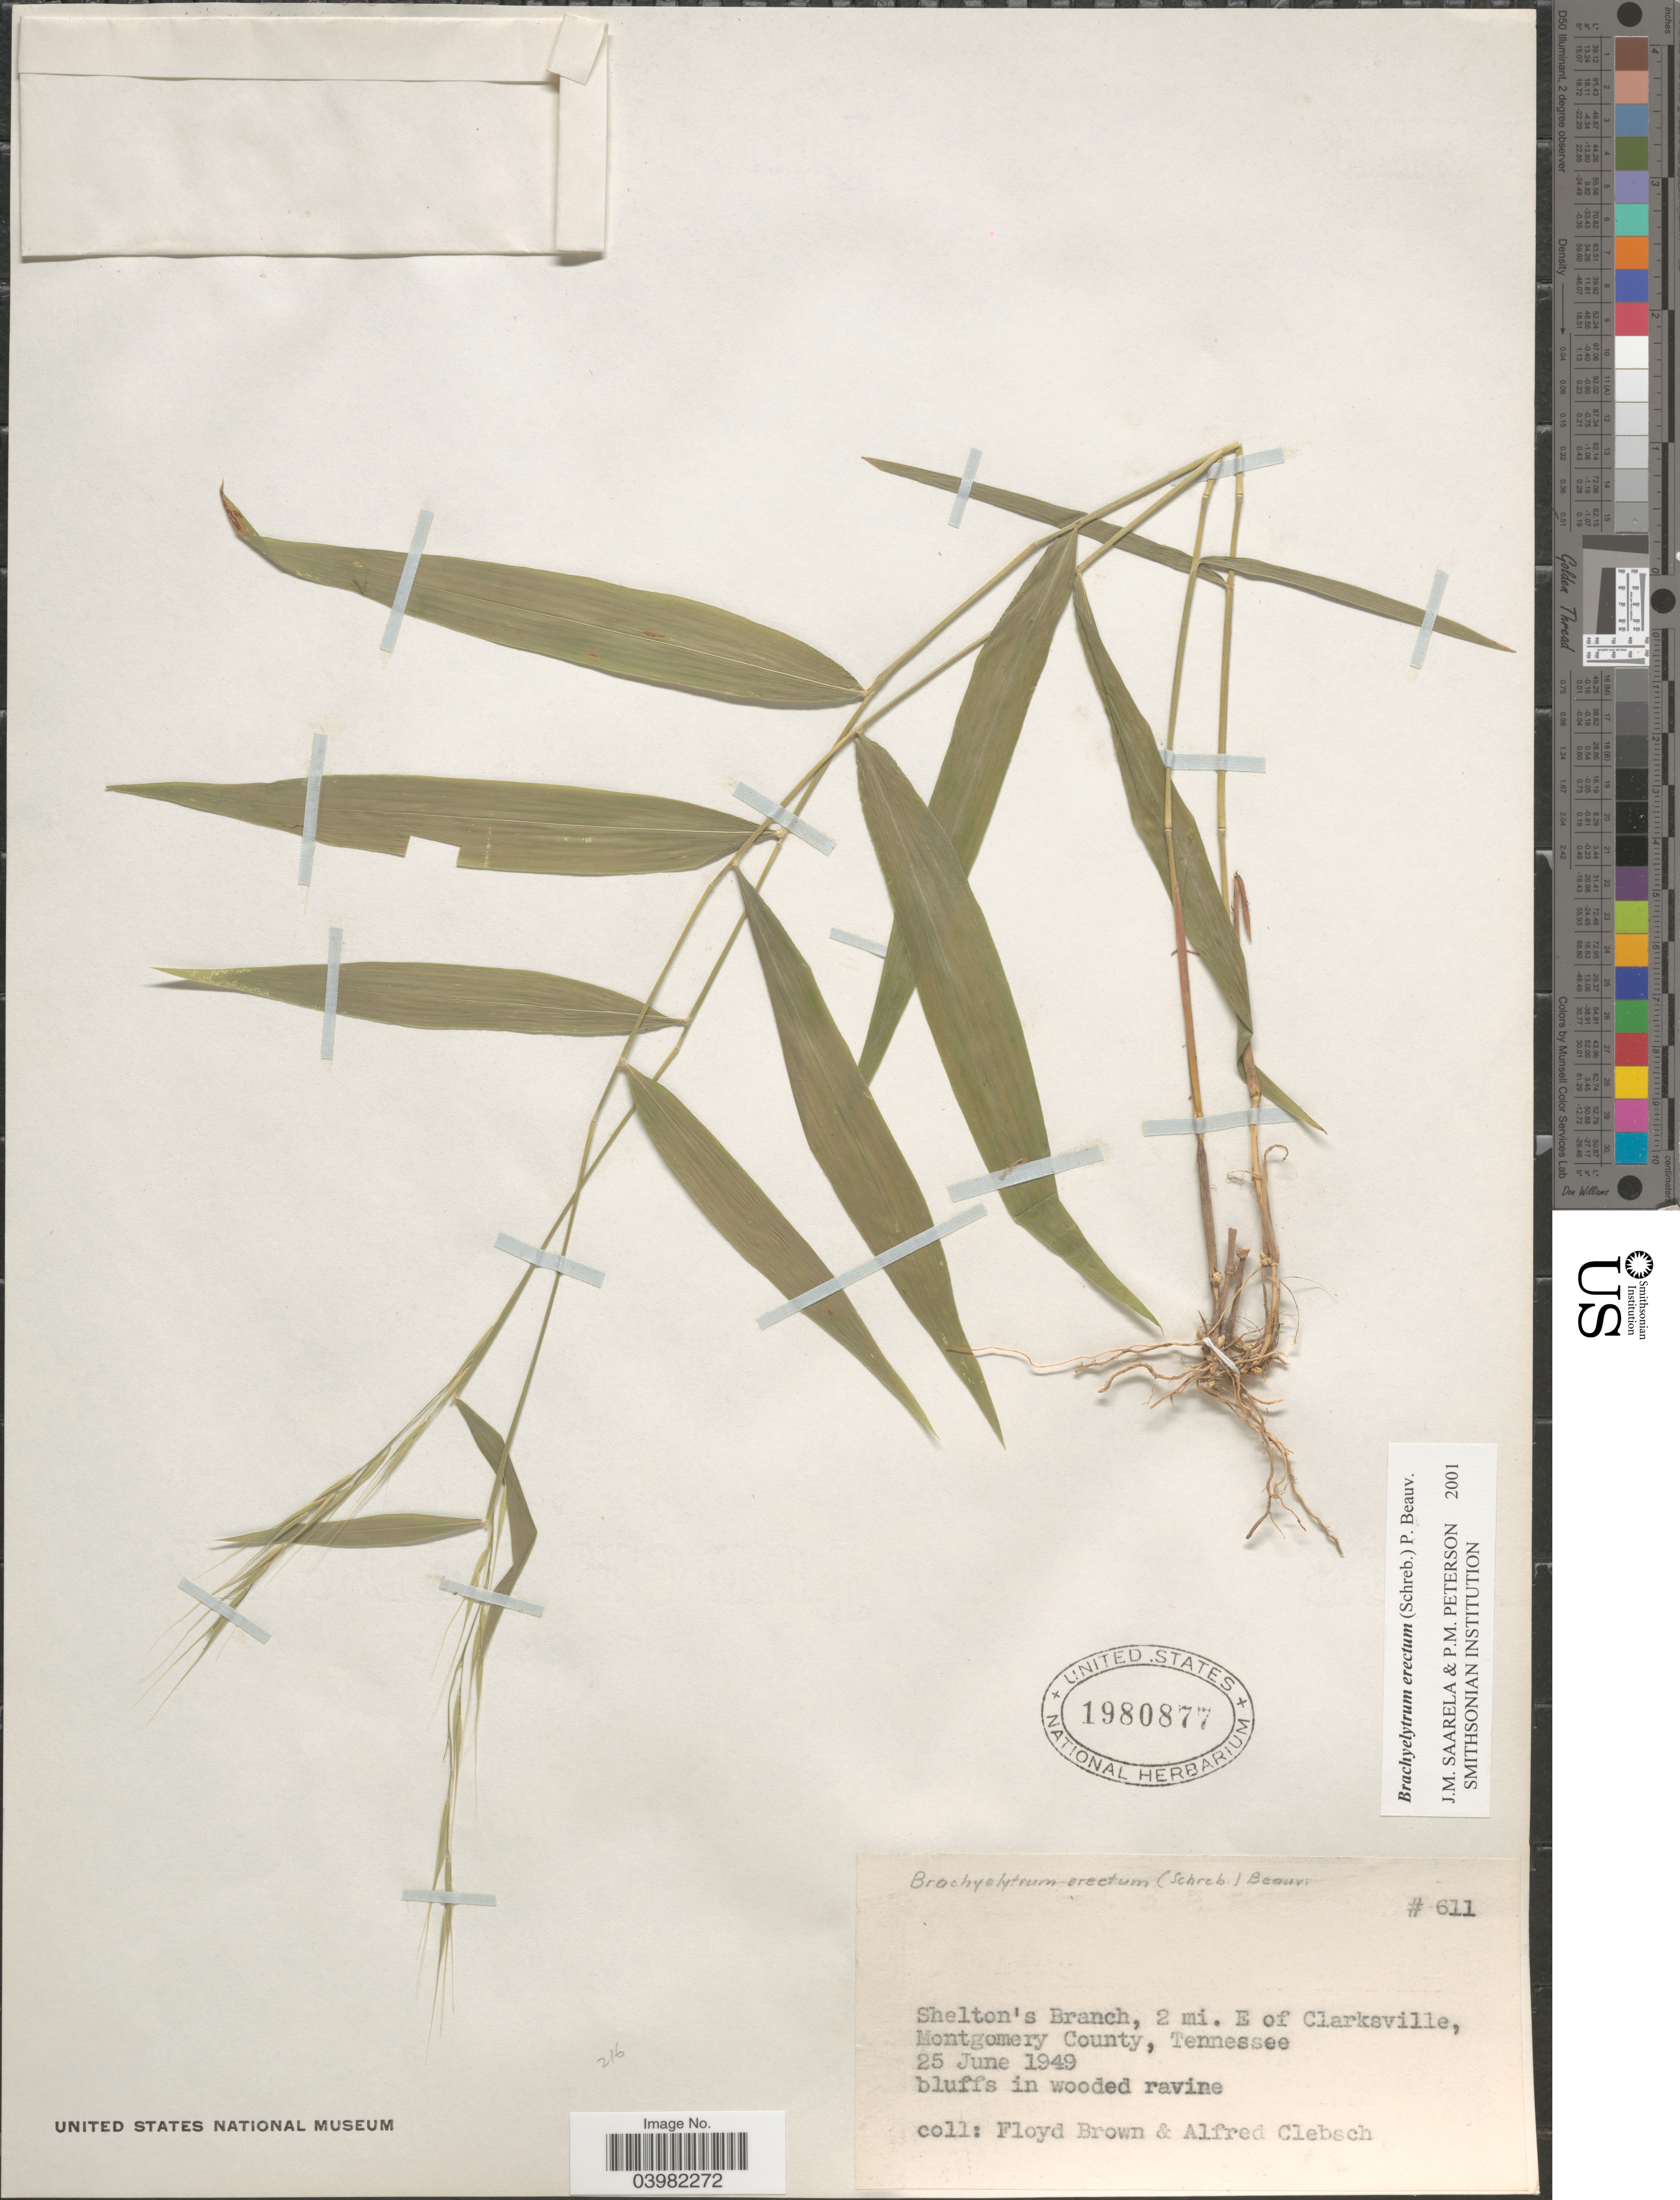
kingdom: Plantae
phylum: Tracheophyta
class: Liliopsida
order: Poales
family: Poaceae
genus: Brachyelytrum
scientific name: Brachyelytrum erectum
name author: (Schreb.) P. Beauv.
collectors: F. Brown & A. Clebsch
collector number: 611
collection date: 1949-06-25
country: United States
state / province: Tennessee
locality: Shelton's Branch, 2 mi. E of Clarksville, Montgomery County.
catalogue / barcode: US 1980877